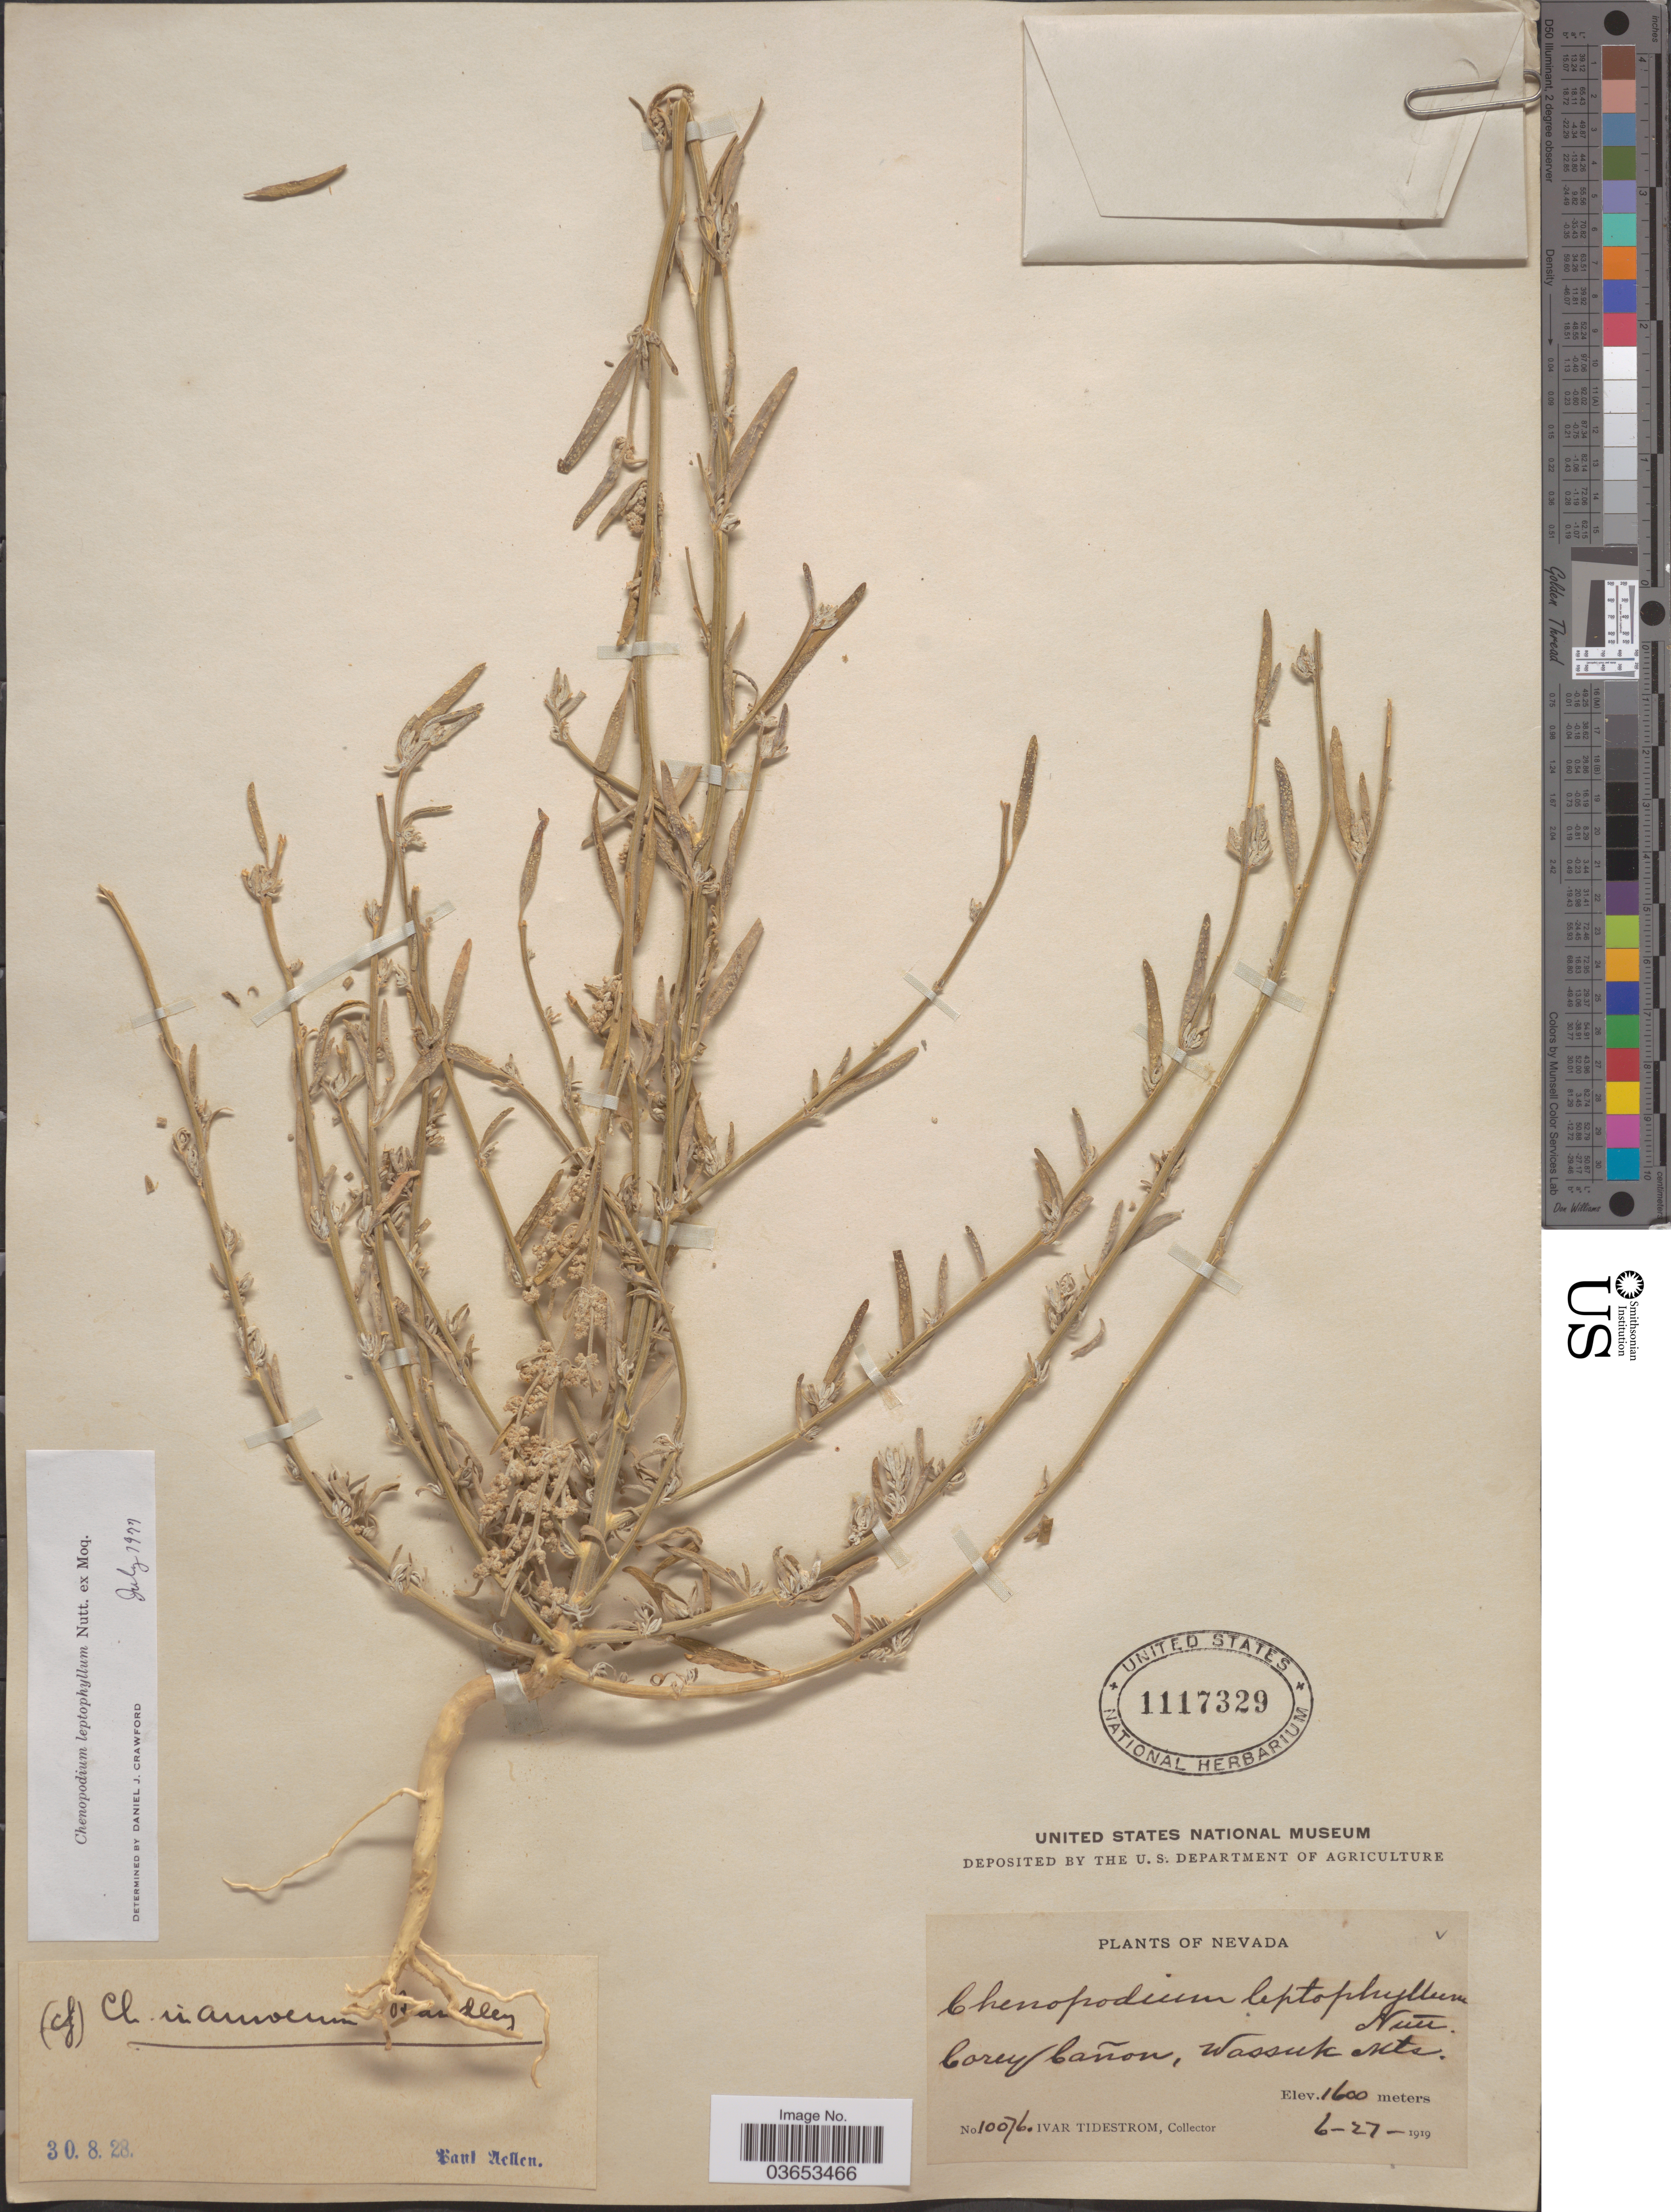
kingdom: Plantae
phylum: Tracheophyta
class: Magnoliopsida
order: Caryophyllales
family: Amaranthaceae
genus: Chenopodium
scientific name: Chenopodium leptophyllum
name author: (Moq.) Nutt. ex S. Watson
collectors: I. F. Tidestrom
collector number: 10076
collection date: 1919-06-27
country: United States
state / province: Nevada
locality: Corey Cañon, Wassuk Mts.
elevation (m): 1600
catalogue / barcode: US 1117329